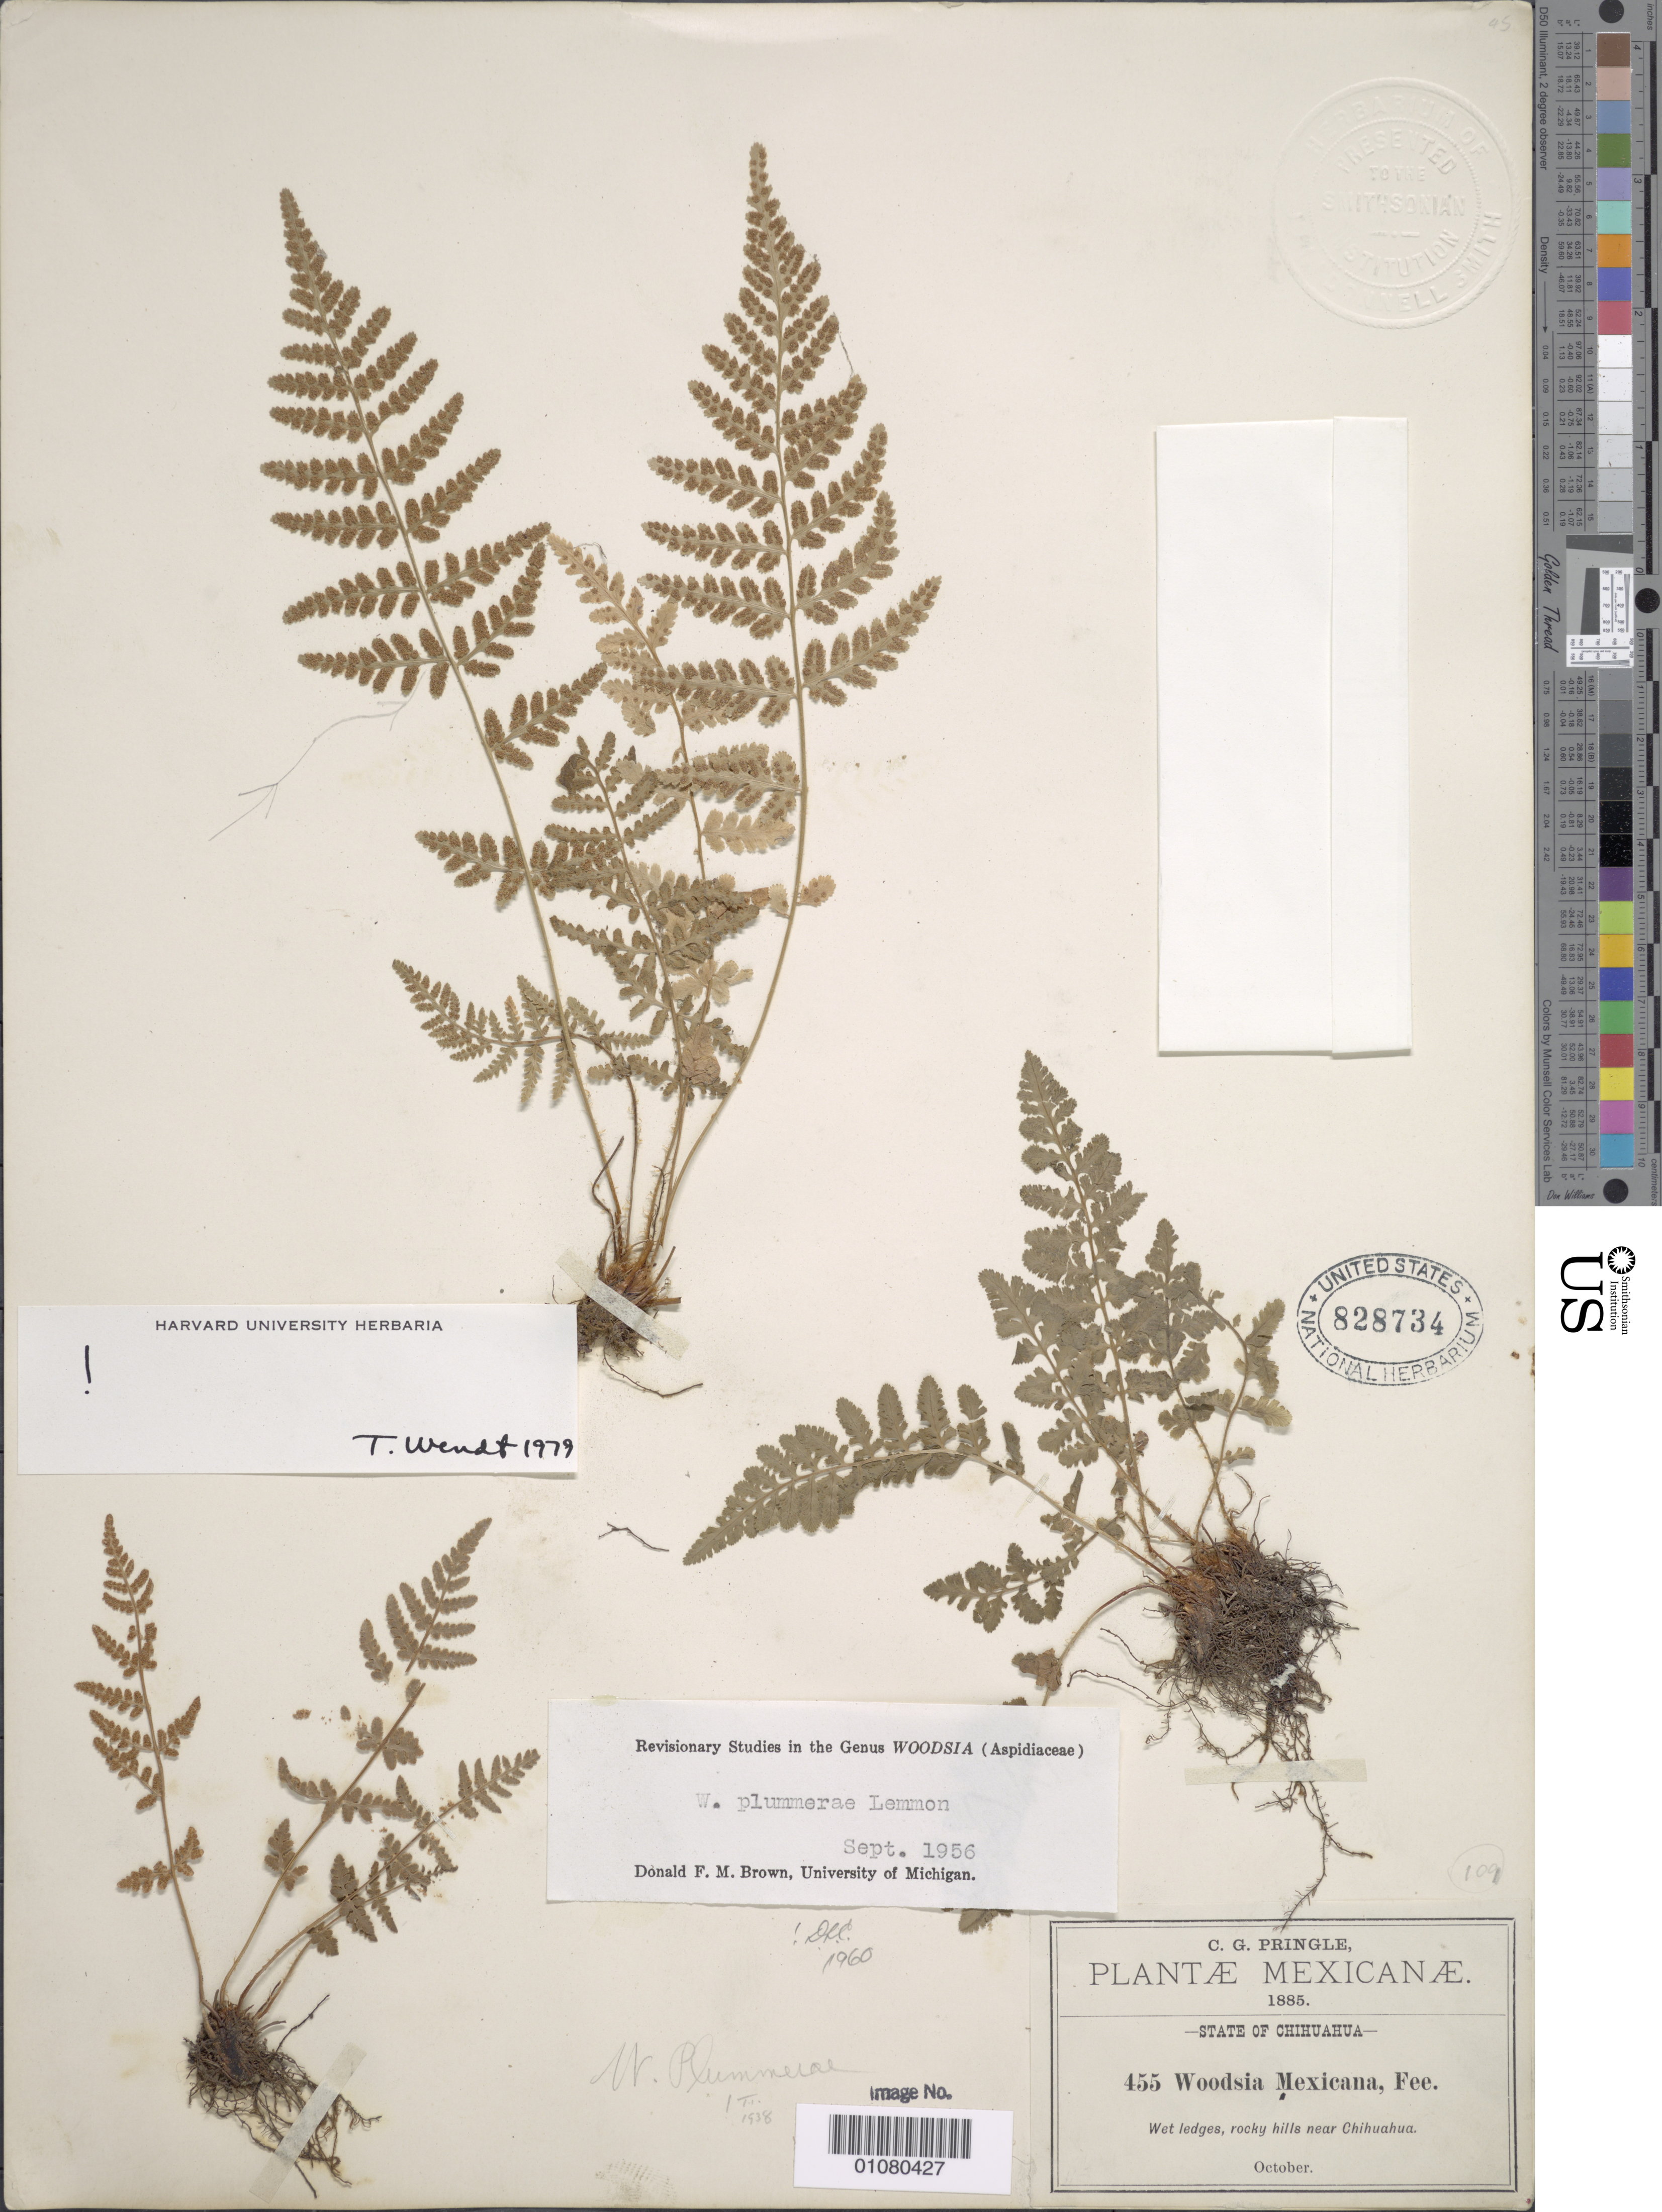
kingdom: Plantae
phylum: Tracheophyta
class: Polypodiopsida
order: Polypodiales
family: Woodsiaceae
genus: Woodsia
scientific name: Woodsia plummerae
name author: Lemmon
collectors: C. G. Pringle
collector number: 455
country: Mexico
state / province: Chihuahua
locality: Rocky hills near Chihuahua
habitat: wet ledges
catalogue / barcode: US 828734